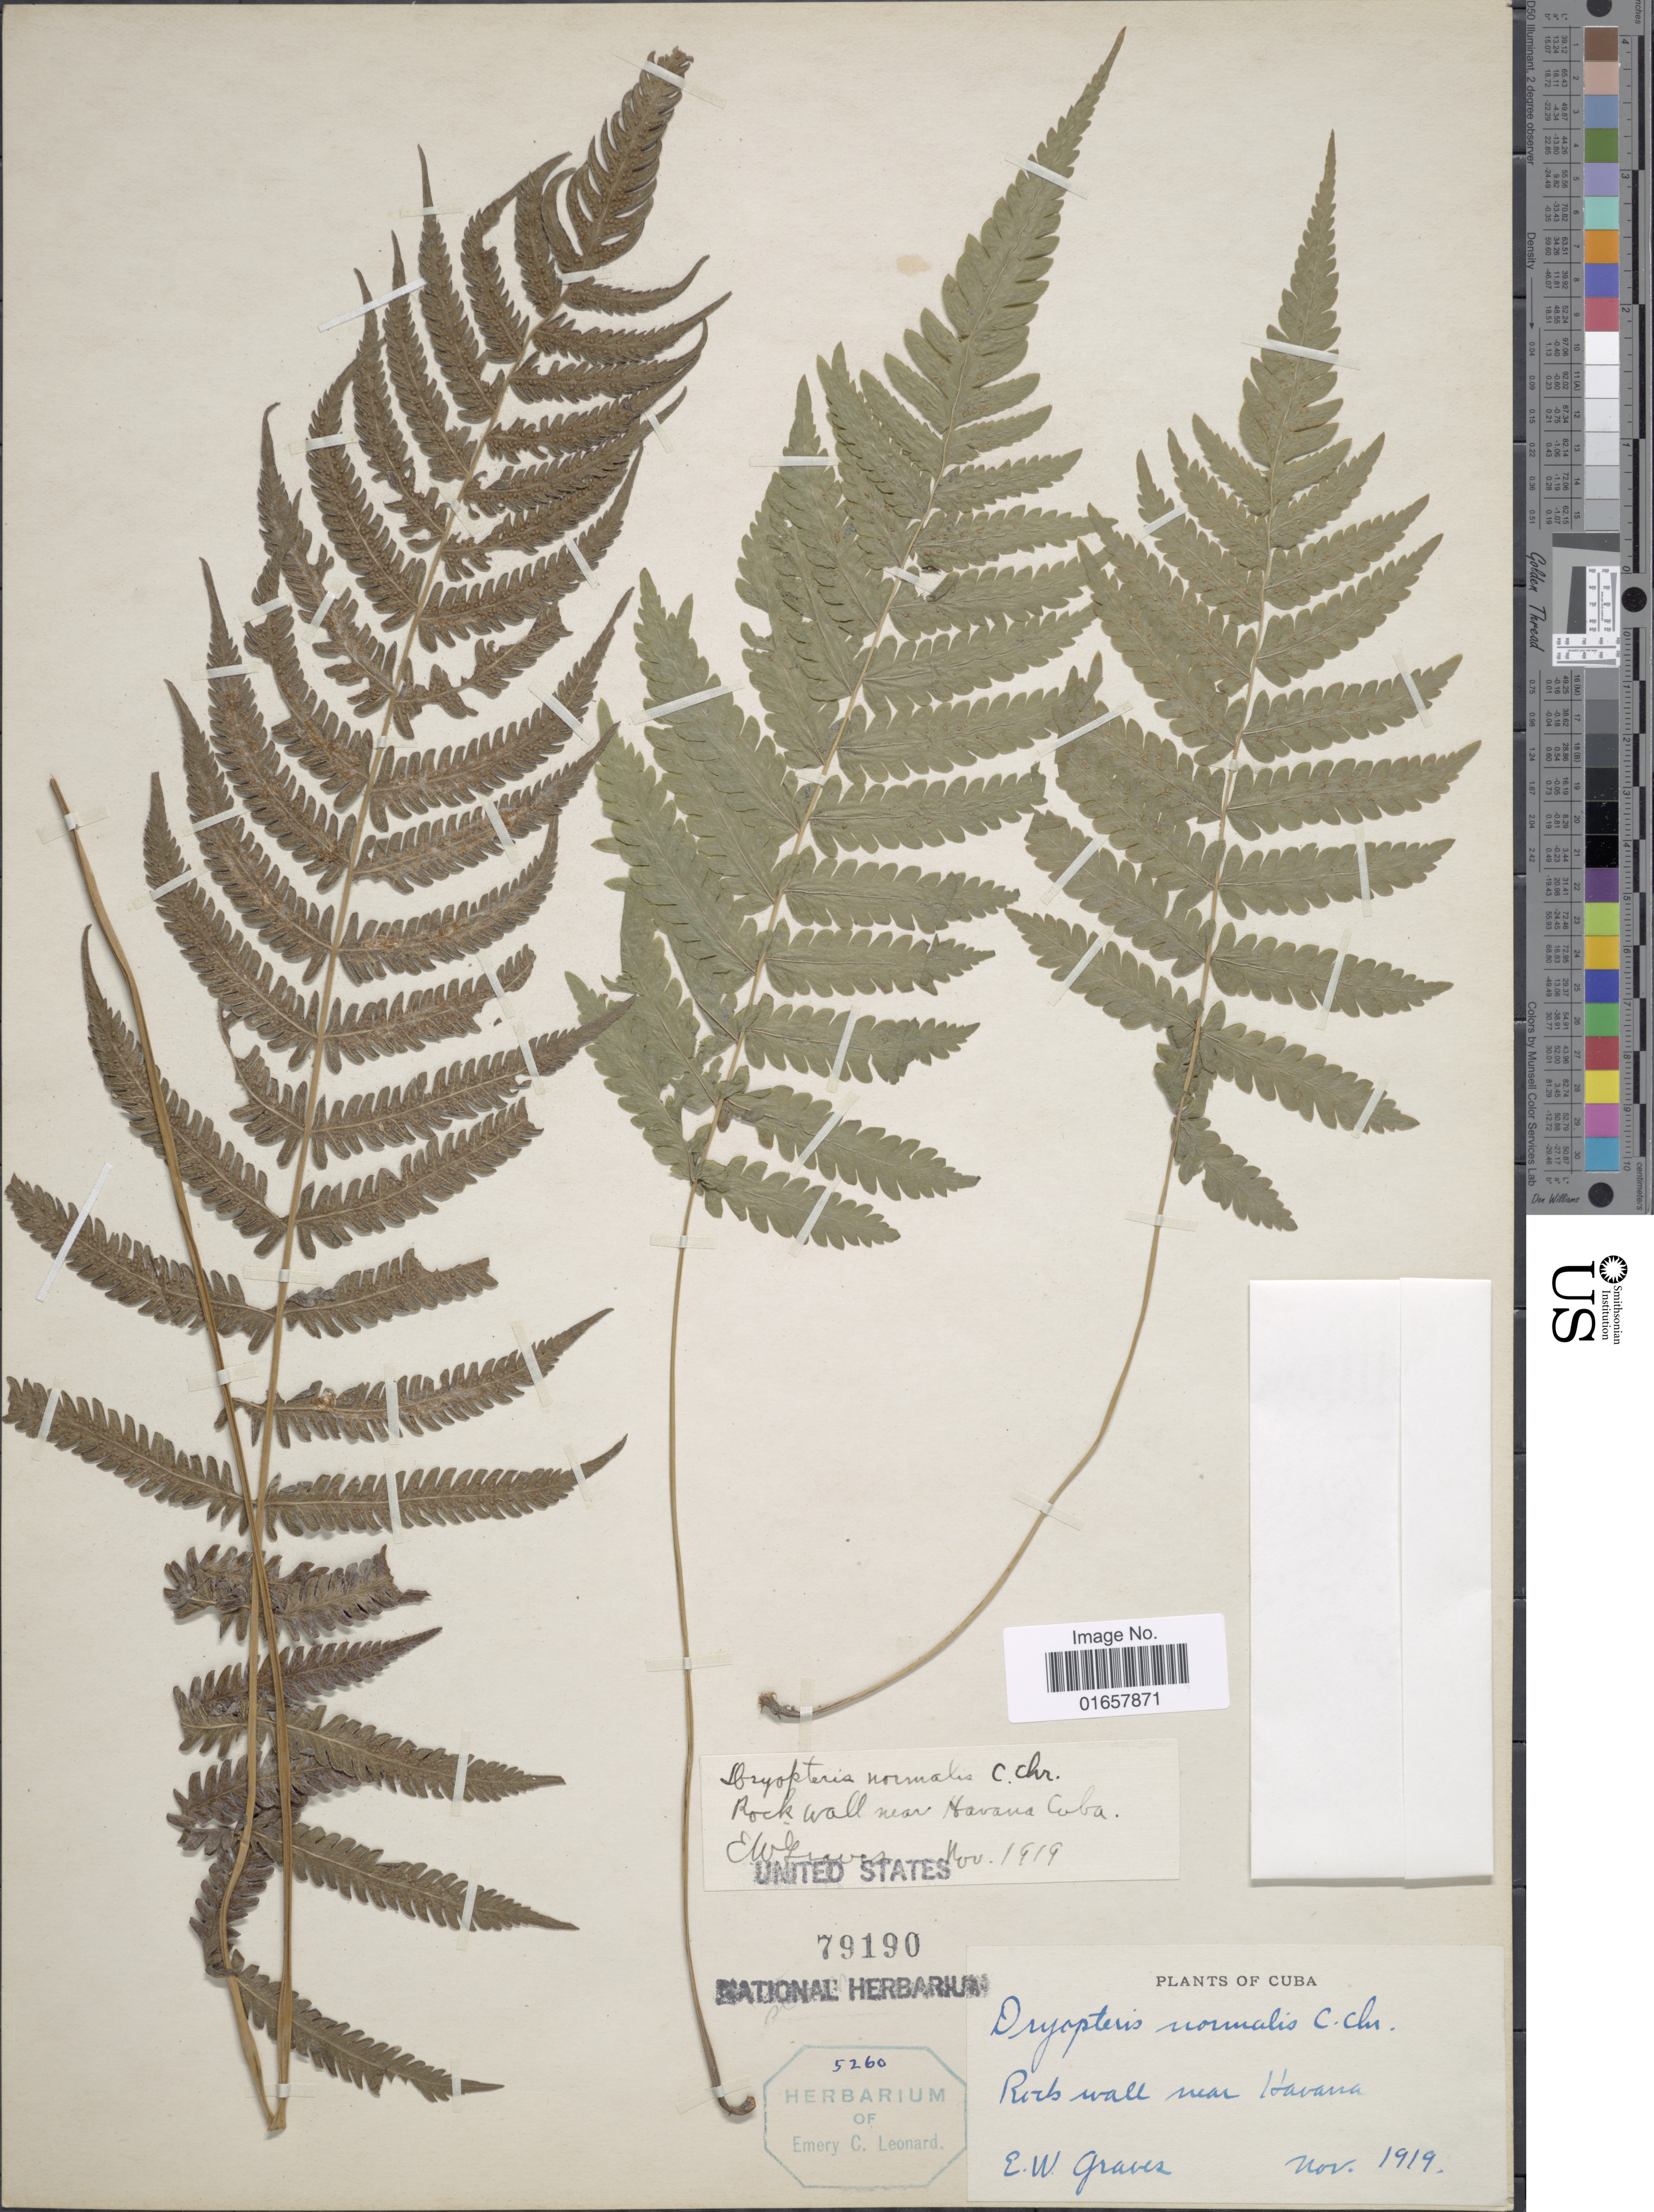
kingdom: Plantae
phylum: Tracheophyta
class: Polypodiopsida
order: Polypodiales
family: Thelypteridaceae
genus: Christella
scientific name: Christella kunthii comb. ined.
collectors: E. Graves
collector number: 5260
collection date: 1919-11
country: Cuba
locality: Cuba, Rock wall near Havana.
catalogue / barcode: US 79190